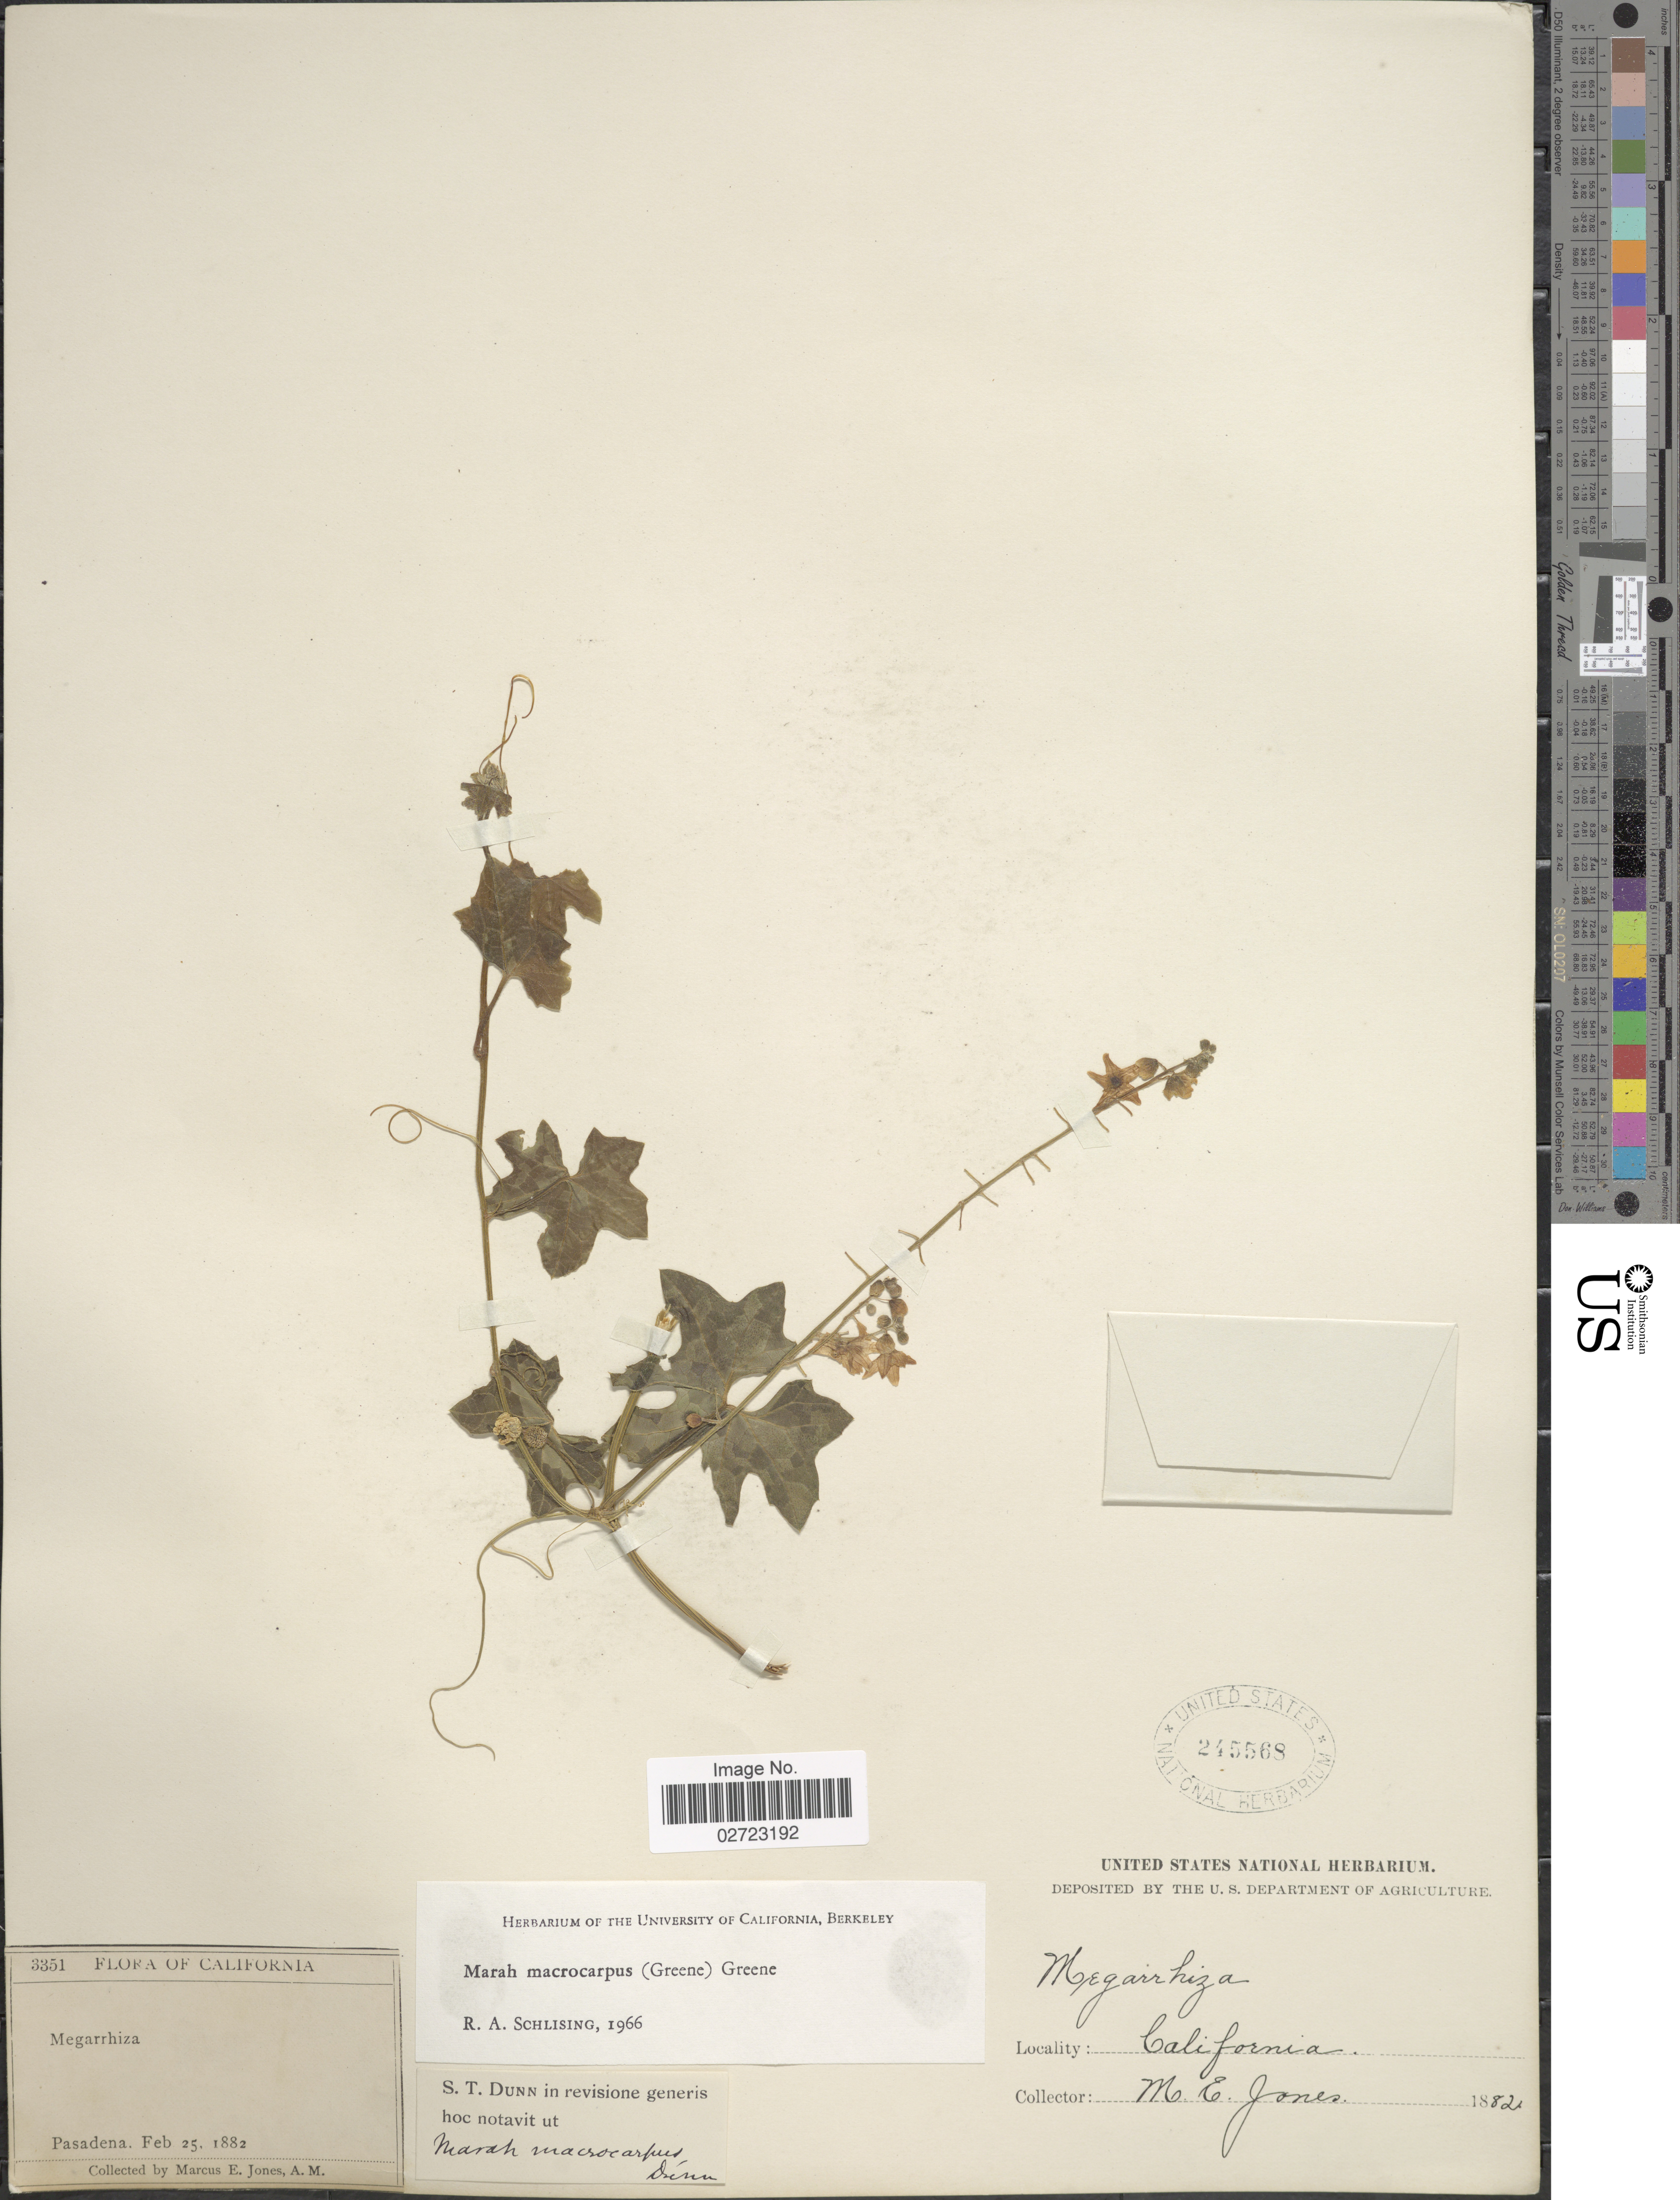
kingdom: Plantae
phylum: Tracheophyta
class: Magnoliopsida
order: Cucurbitales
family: Cucurbitaceae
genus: Marah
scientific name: Marah macrocarpa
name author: (Greene) Greene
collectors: M. E. Jones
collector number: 3351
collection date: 1882-02-25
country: United States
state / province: California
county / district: Los Angeles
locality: Pasadena.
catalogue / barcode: US 245568